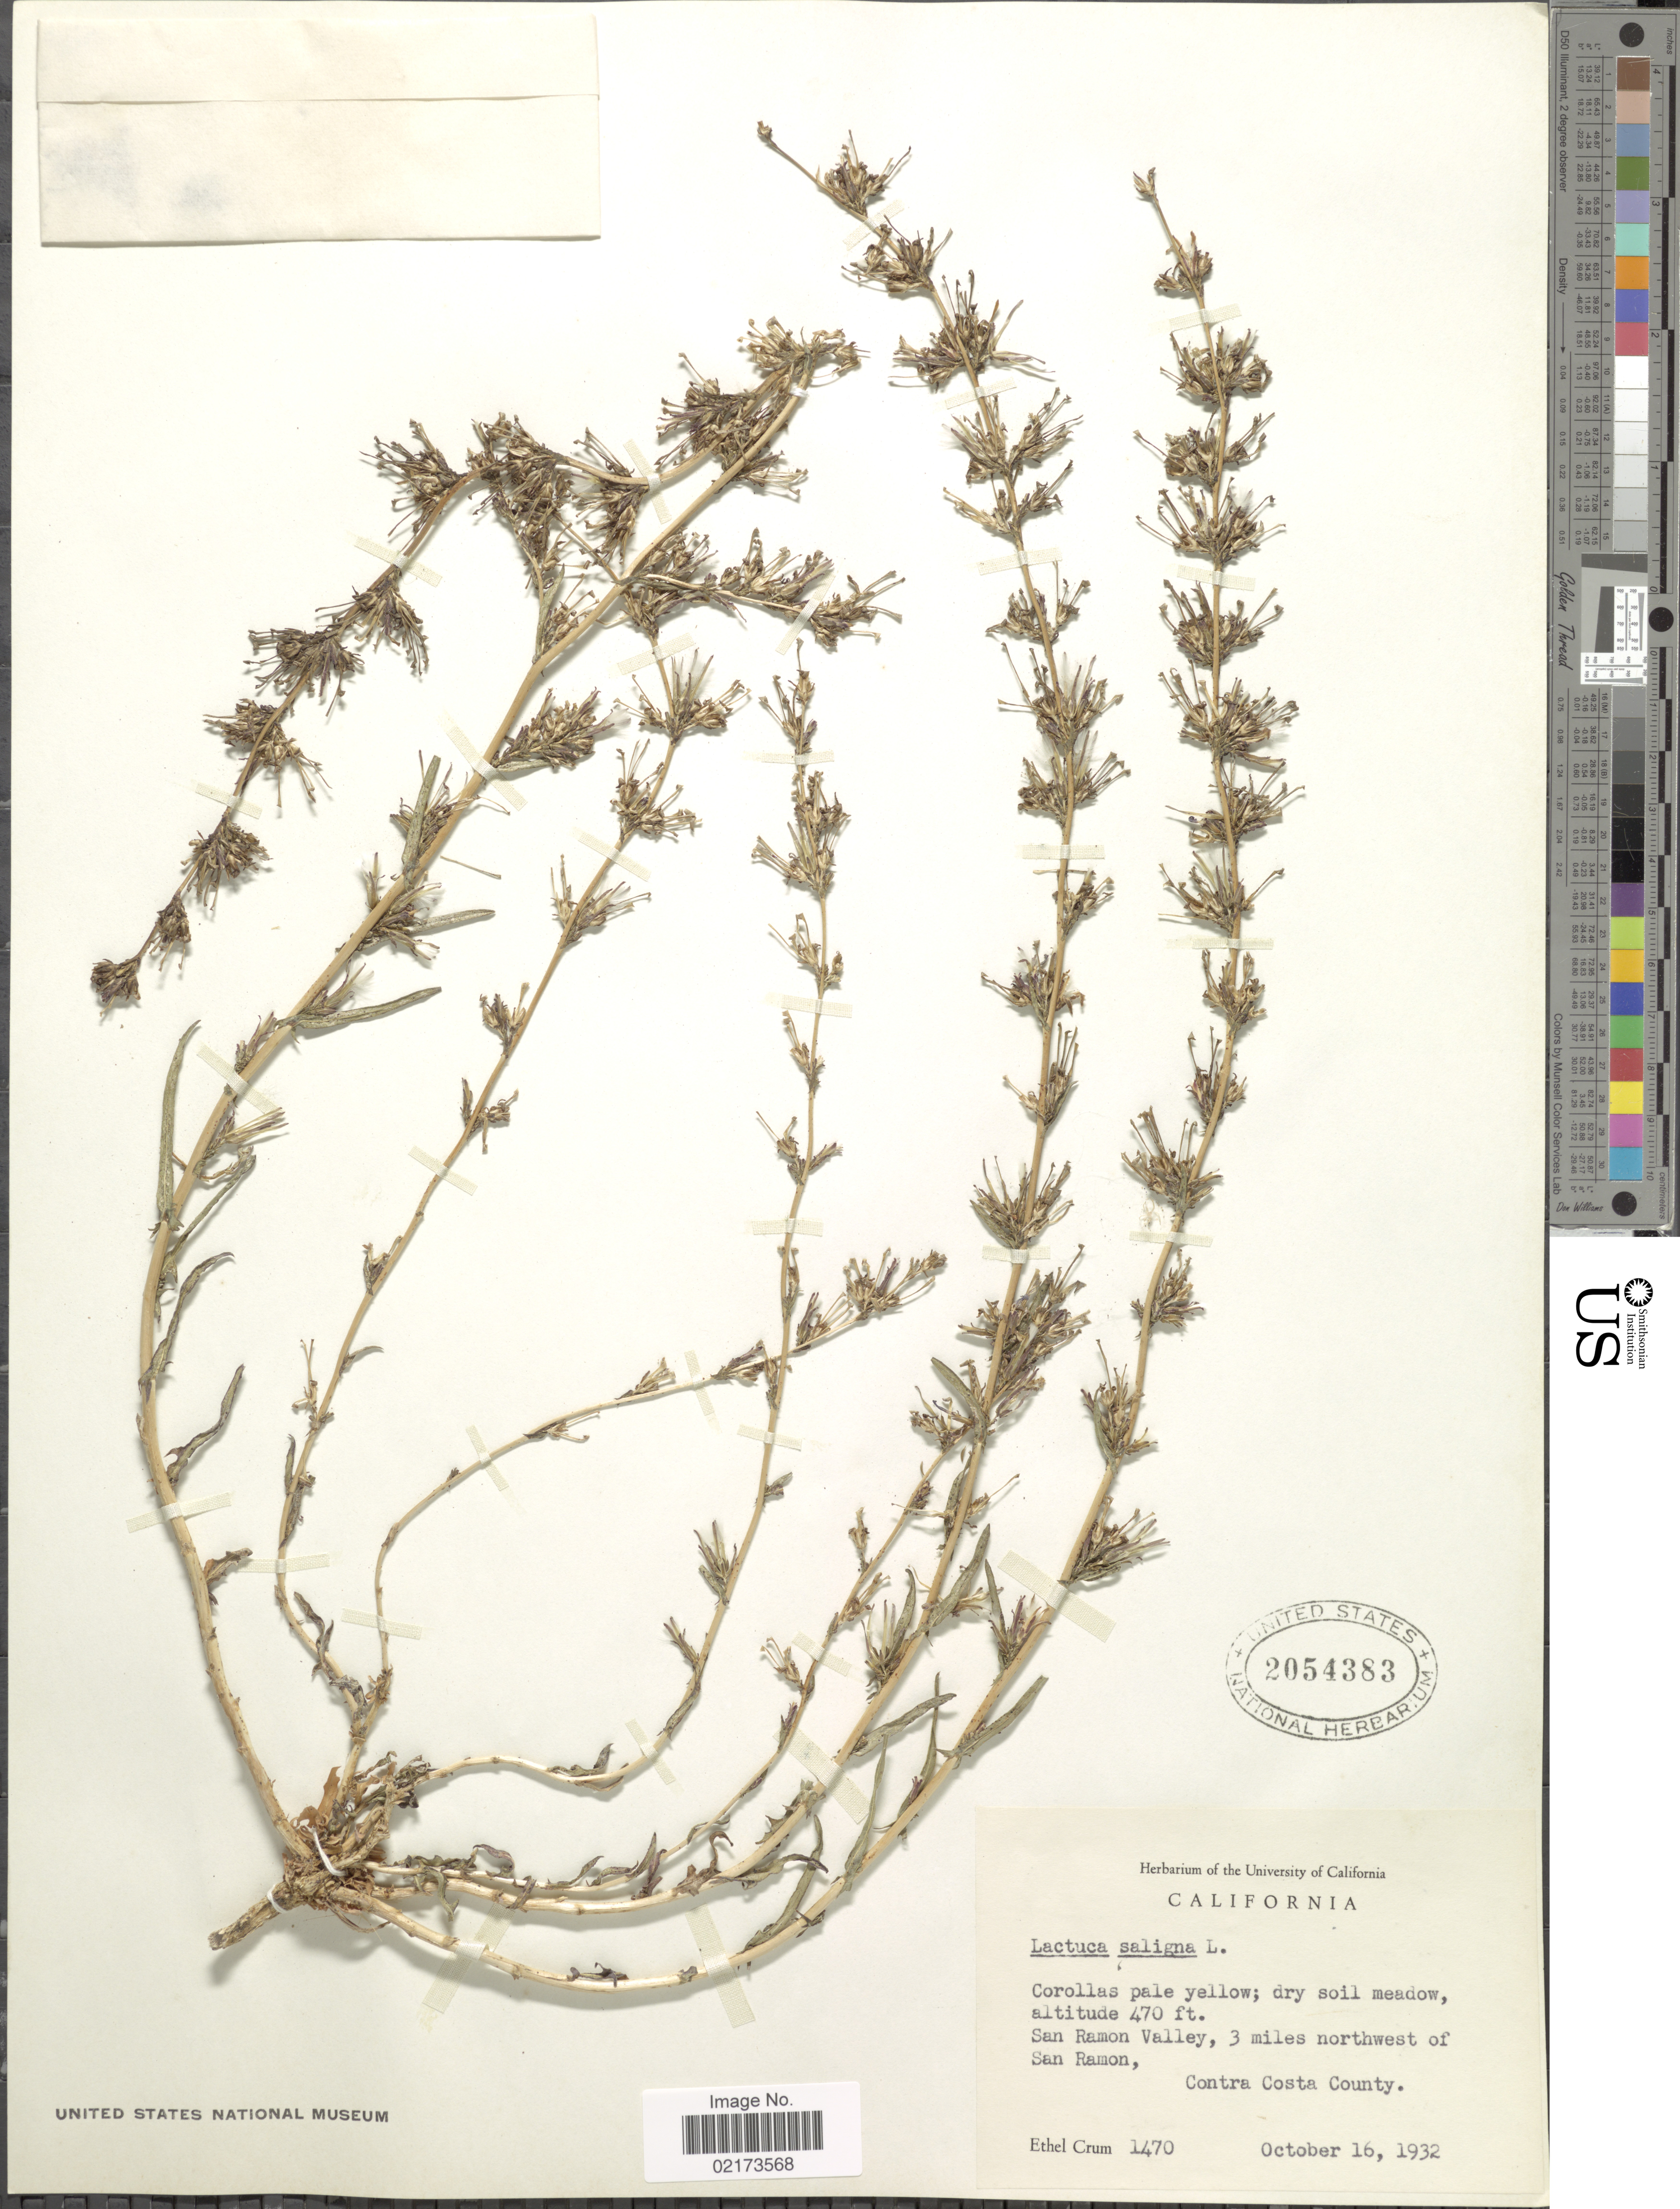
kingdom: Plantae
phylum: Tracheophyta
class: Magnoliopsida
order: Asterales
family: Asteraceae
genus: Lactuca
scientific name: Lactuca saligna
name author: L.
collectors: E. K. Crum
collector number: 1470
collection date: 1932-10-16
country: United States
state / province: California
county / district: Contra Costa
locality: San Ramon Valley, 3 miles northwest of San Ramon, Contra Costa County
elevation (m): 143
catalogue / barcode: US 2054383